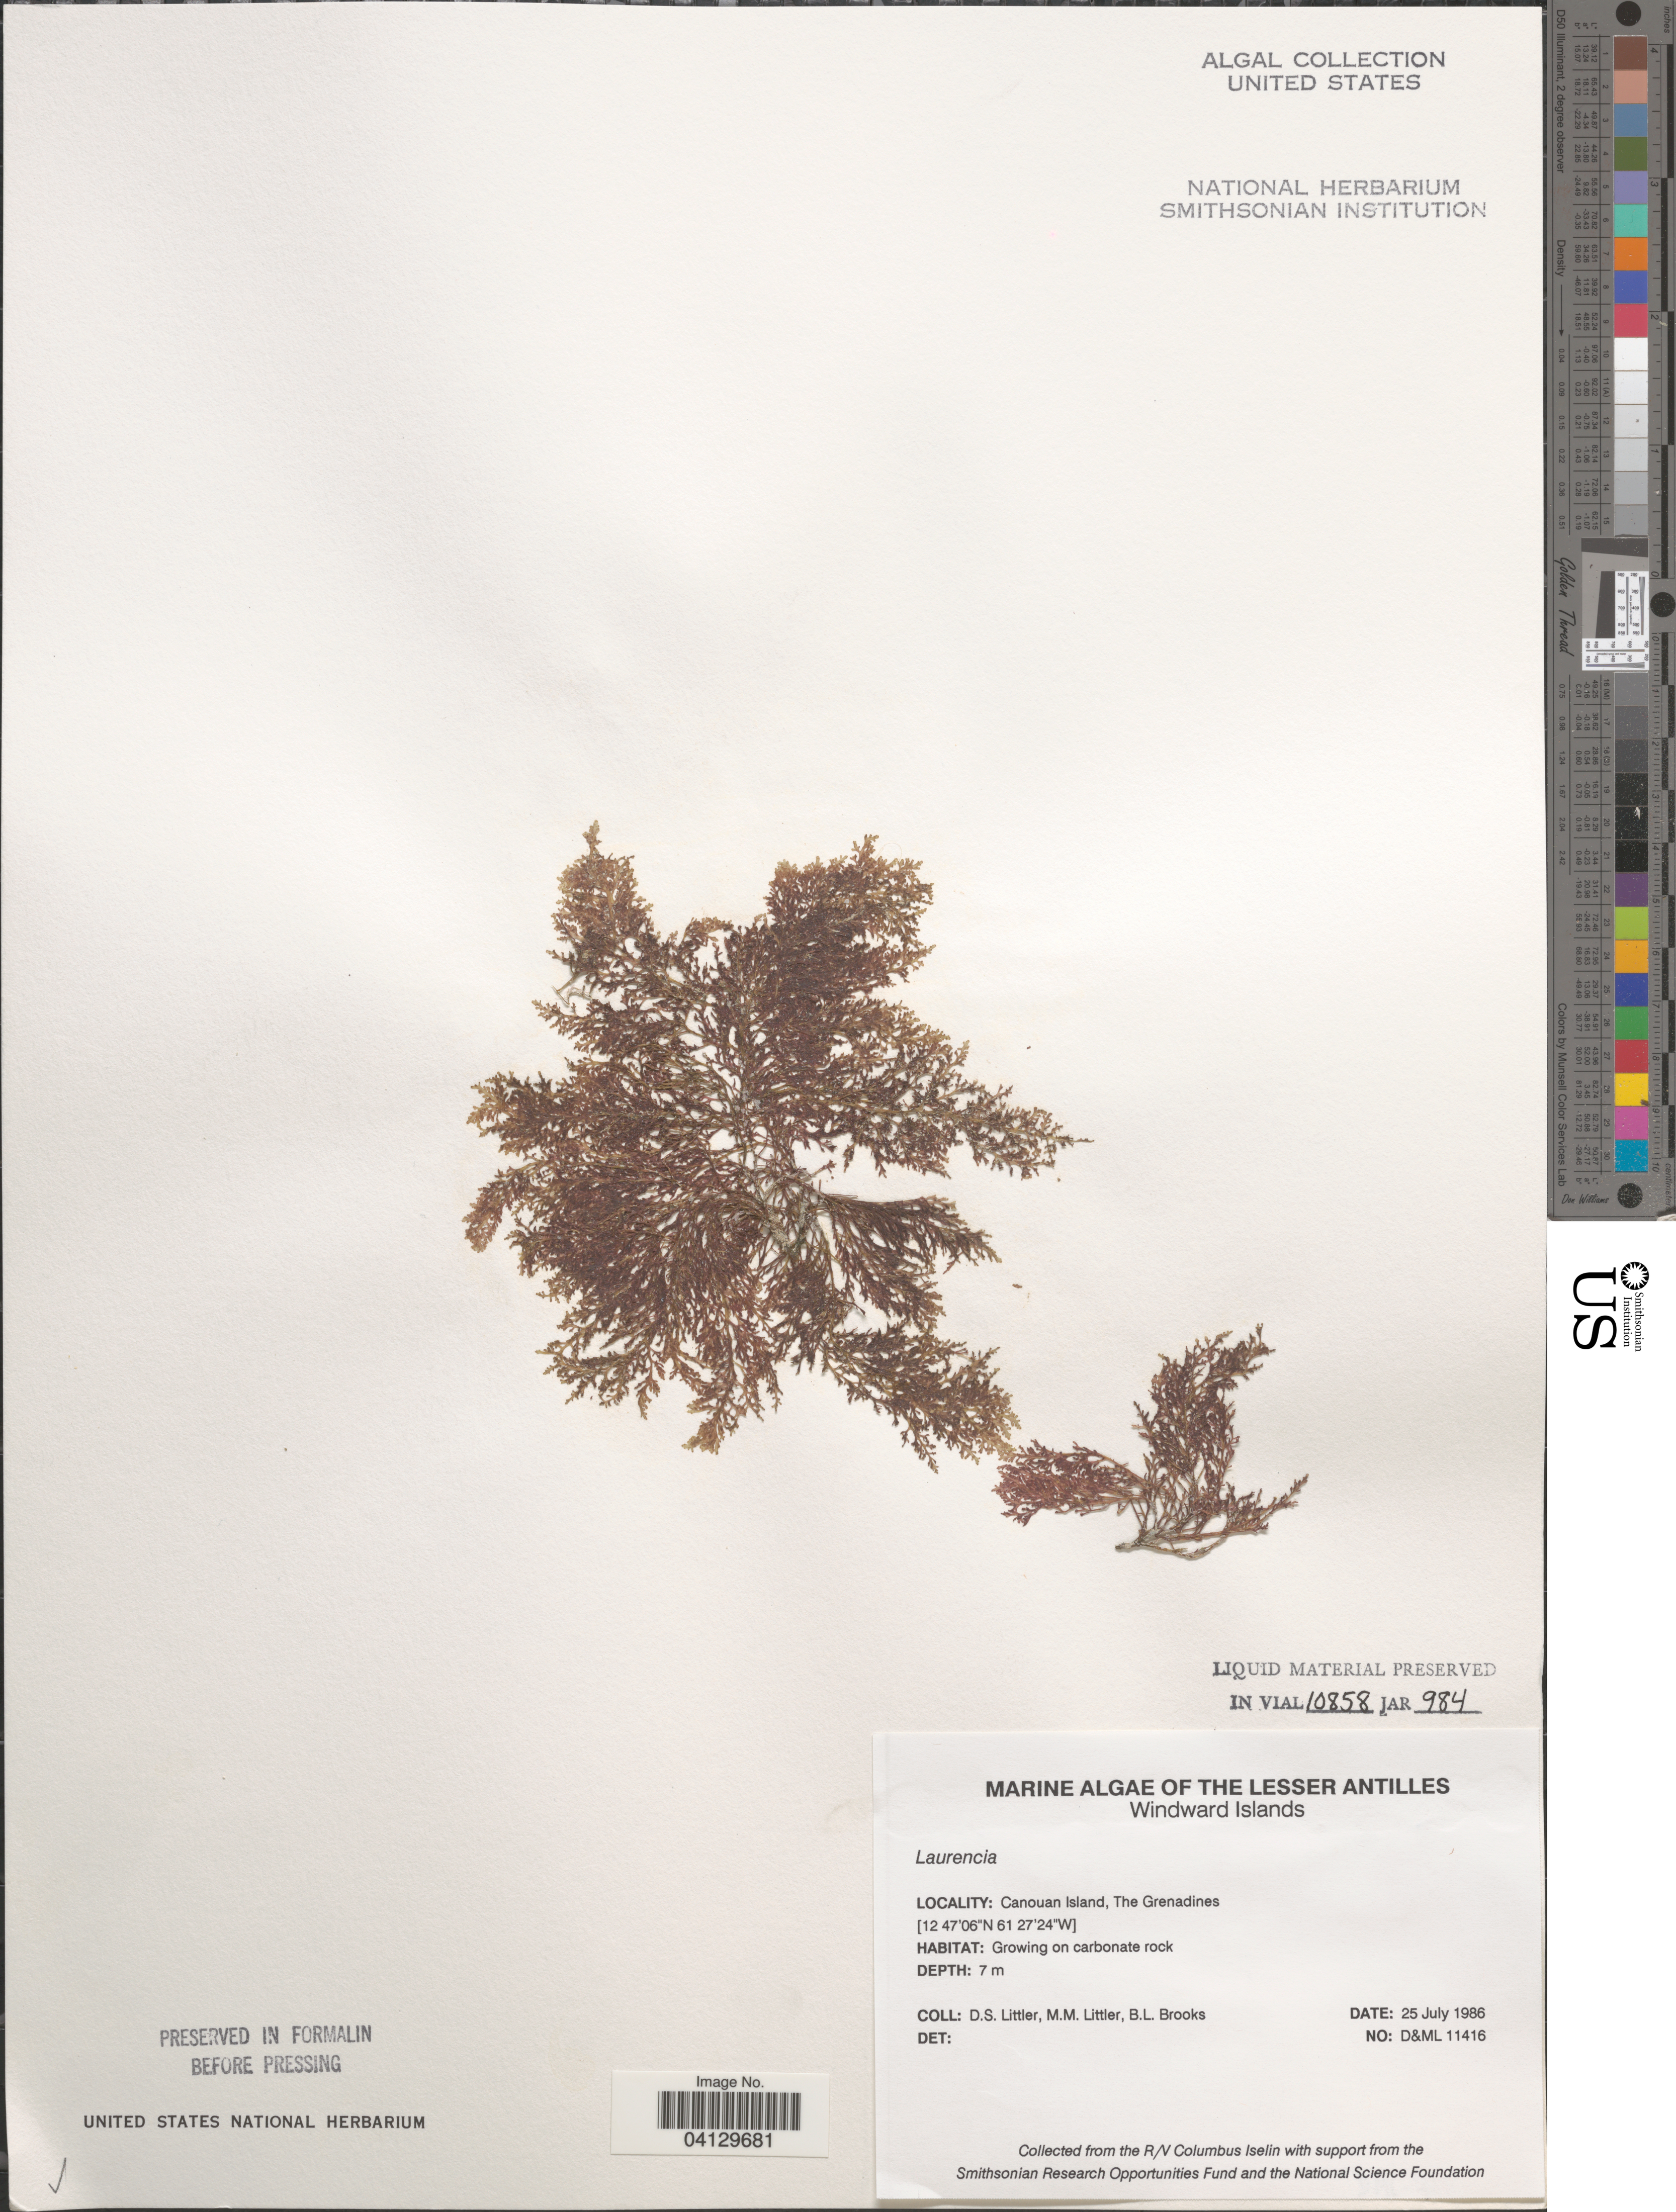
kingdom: Plantae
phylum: Rhodophyta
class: Florideophyceae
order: Ceramiales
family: Rhodomelaceae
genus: Laurencia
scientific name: Laurencia sp.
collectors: D. S. Littler & B. Brooks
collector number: D&ML11416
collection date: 1986-07-25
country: St. Vincent - Grenadines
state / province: Grenadines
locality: The Lesser Antilles. Windward Islands. Canouan Island, The Grenadines.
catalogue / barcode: US 328722